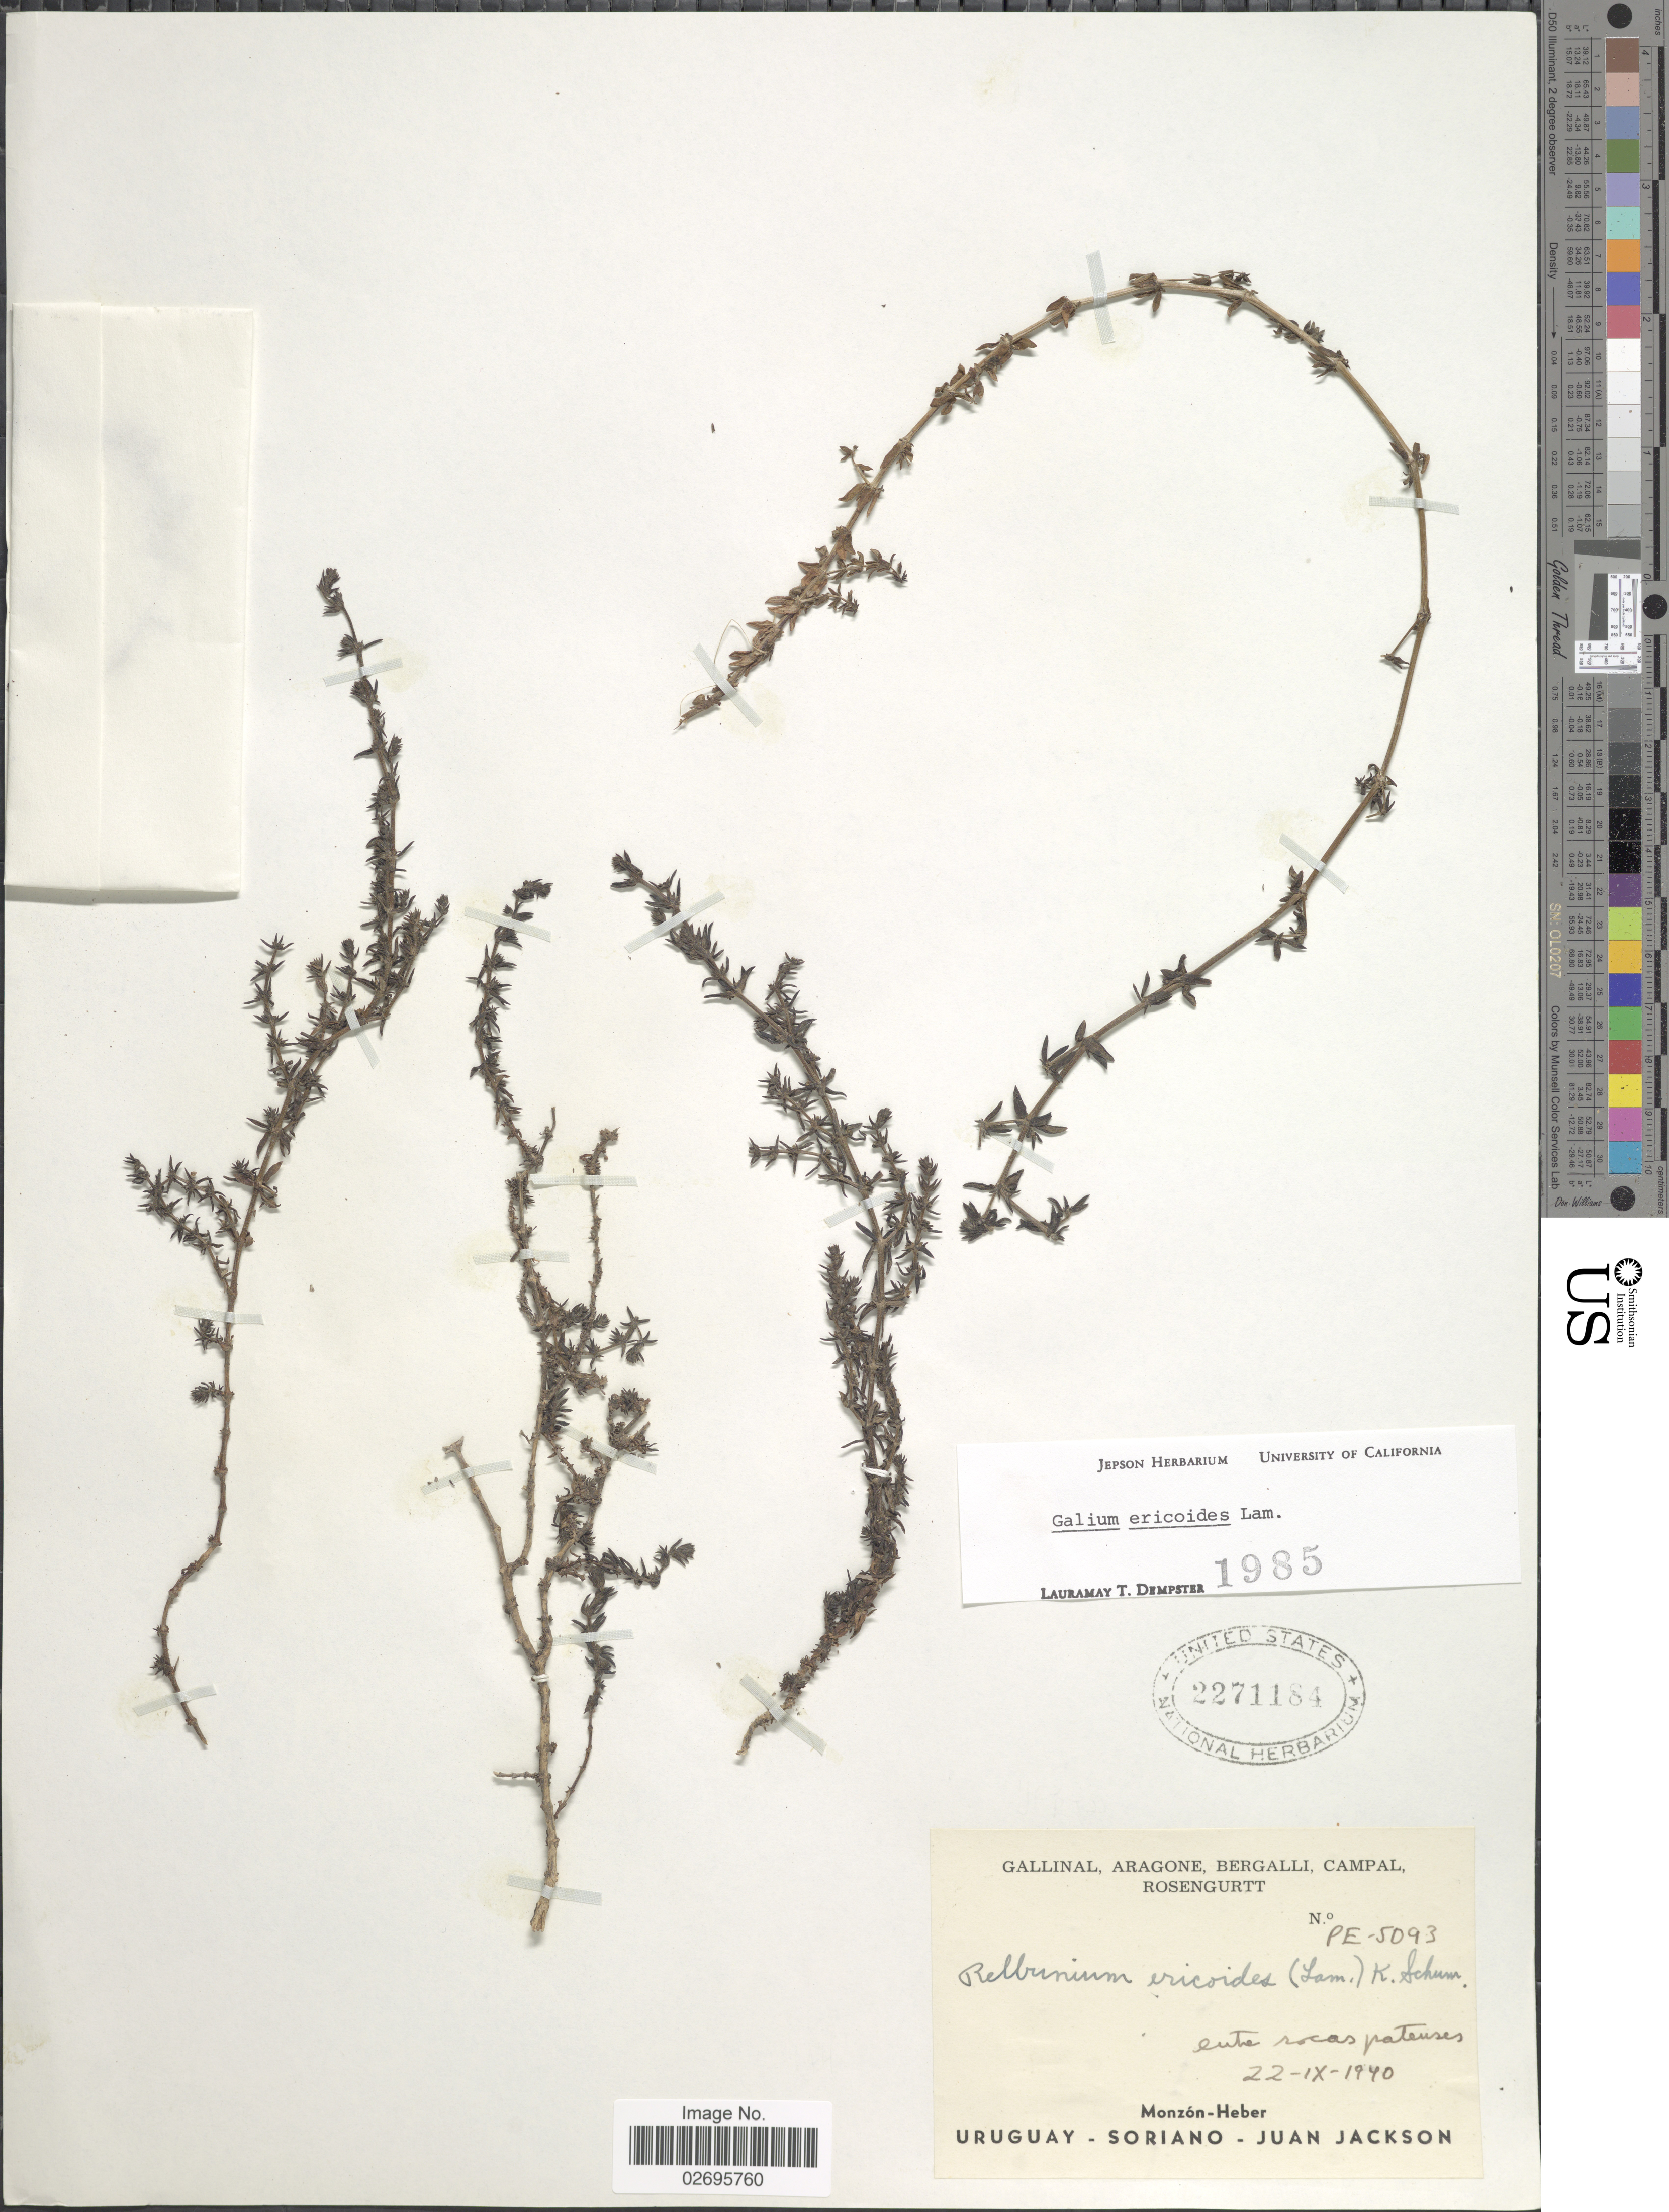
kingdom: Plantae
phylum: Tracheophyta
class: Magnoliopsida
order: Gentianales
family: Rubiaceae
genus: Galium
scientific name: Galium ericoides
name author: Lam.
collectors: -. Gallinal, -- Aragone, -- Bergalli, -- Campal & Rosengurtt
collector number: PE-5093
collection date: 1940-09-22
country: Uruguay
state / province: Soriano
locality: Monzon-Heber, Uruguay, Soriano, Juan Jackson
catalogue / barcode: US 2271184